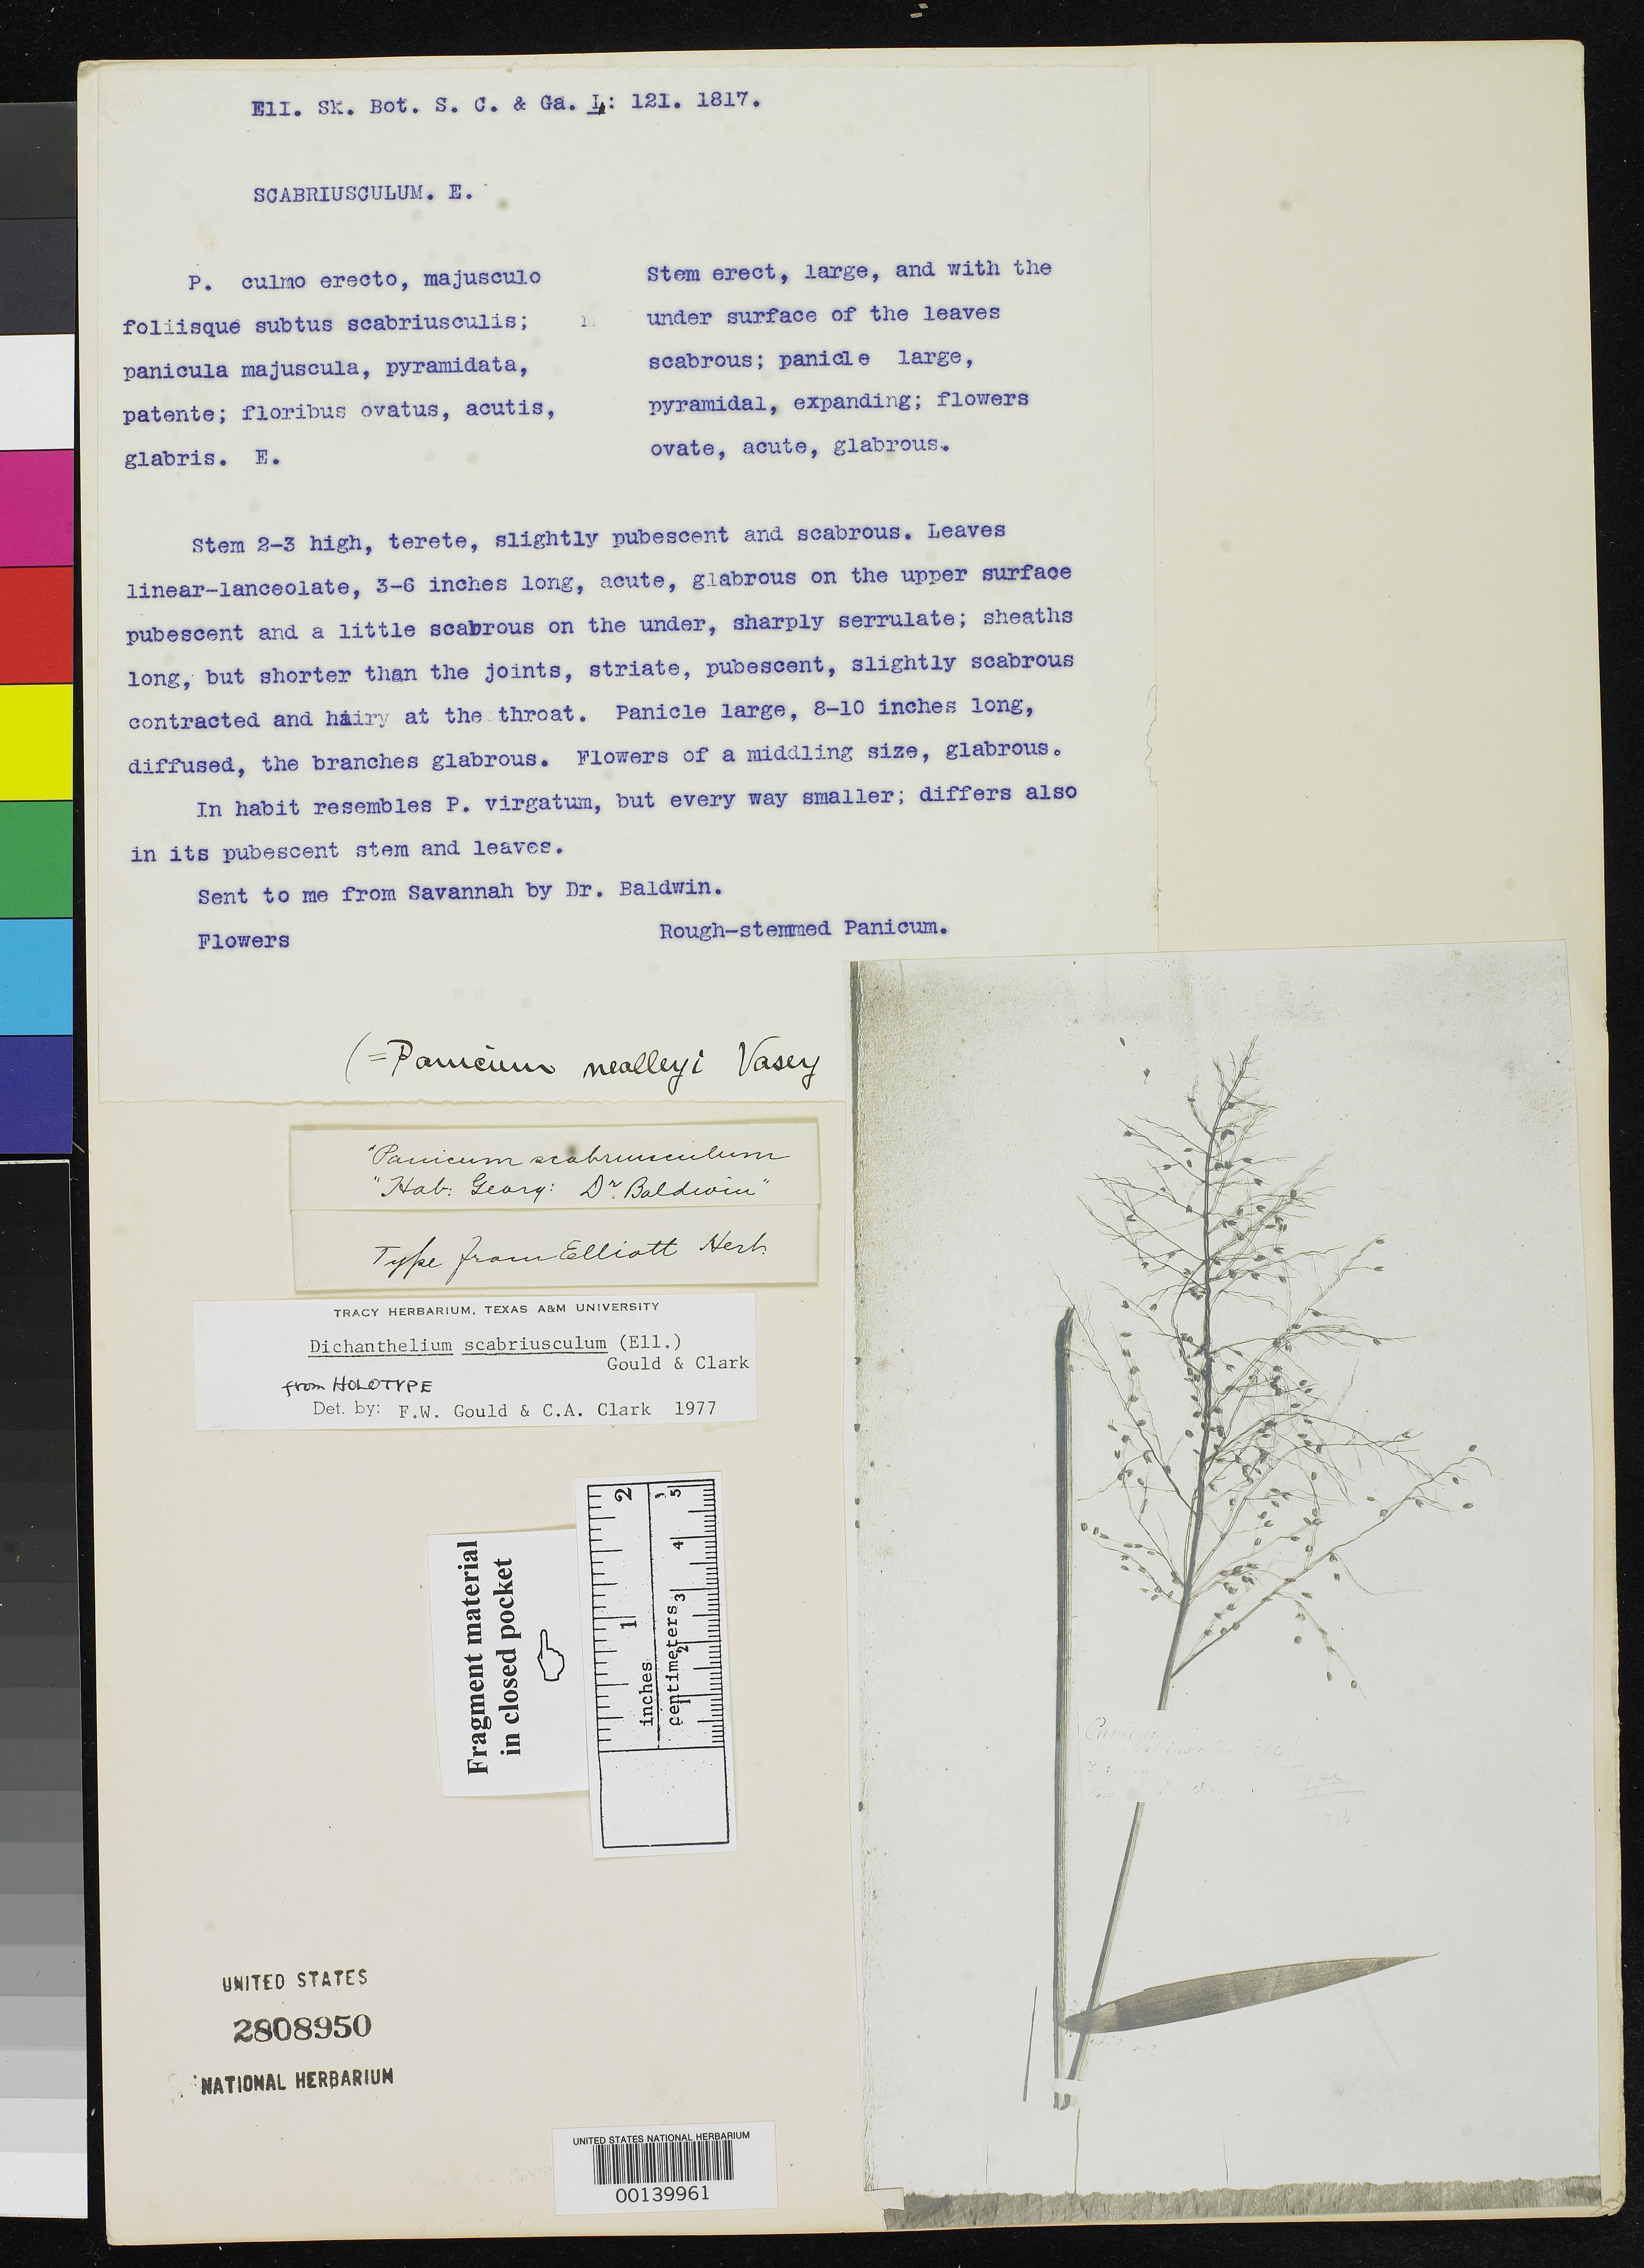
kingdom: Plantae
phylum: Tracheophyta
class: Liliopsida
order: Poales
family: Poaceae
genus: Panicum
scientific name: Panicum scabriusculum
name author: Elliott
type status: Type Fragment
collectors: W. Baldwin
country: United States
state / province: Georgia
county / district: Chatham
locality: Savannah.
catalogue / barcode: US 2808950